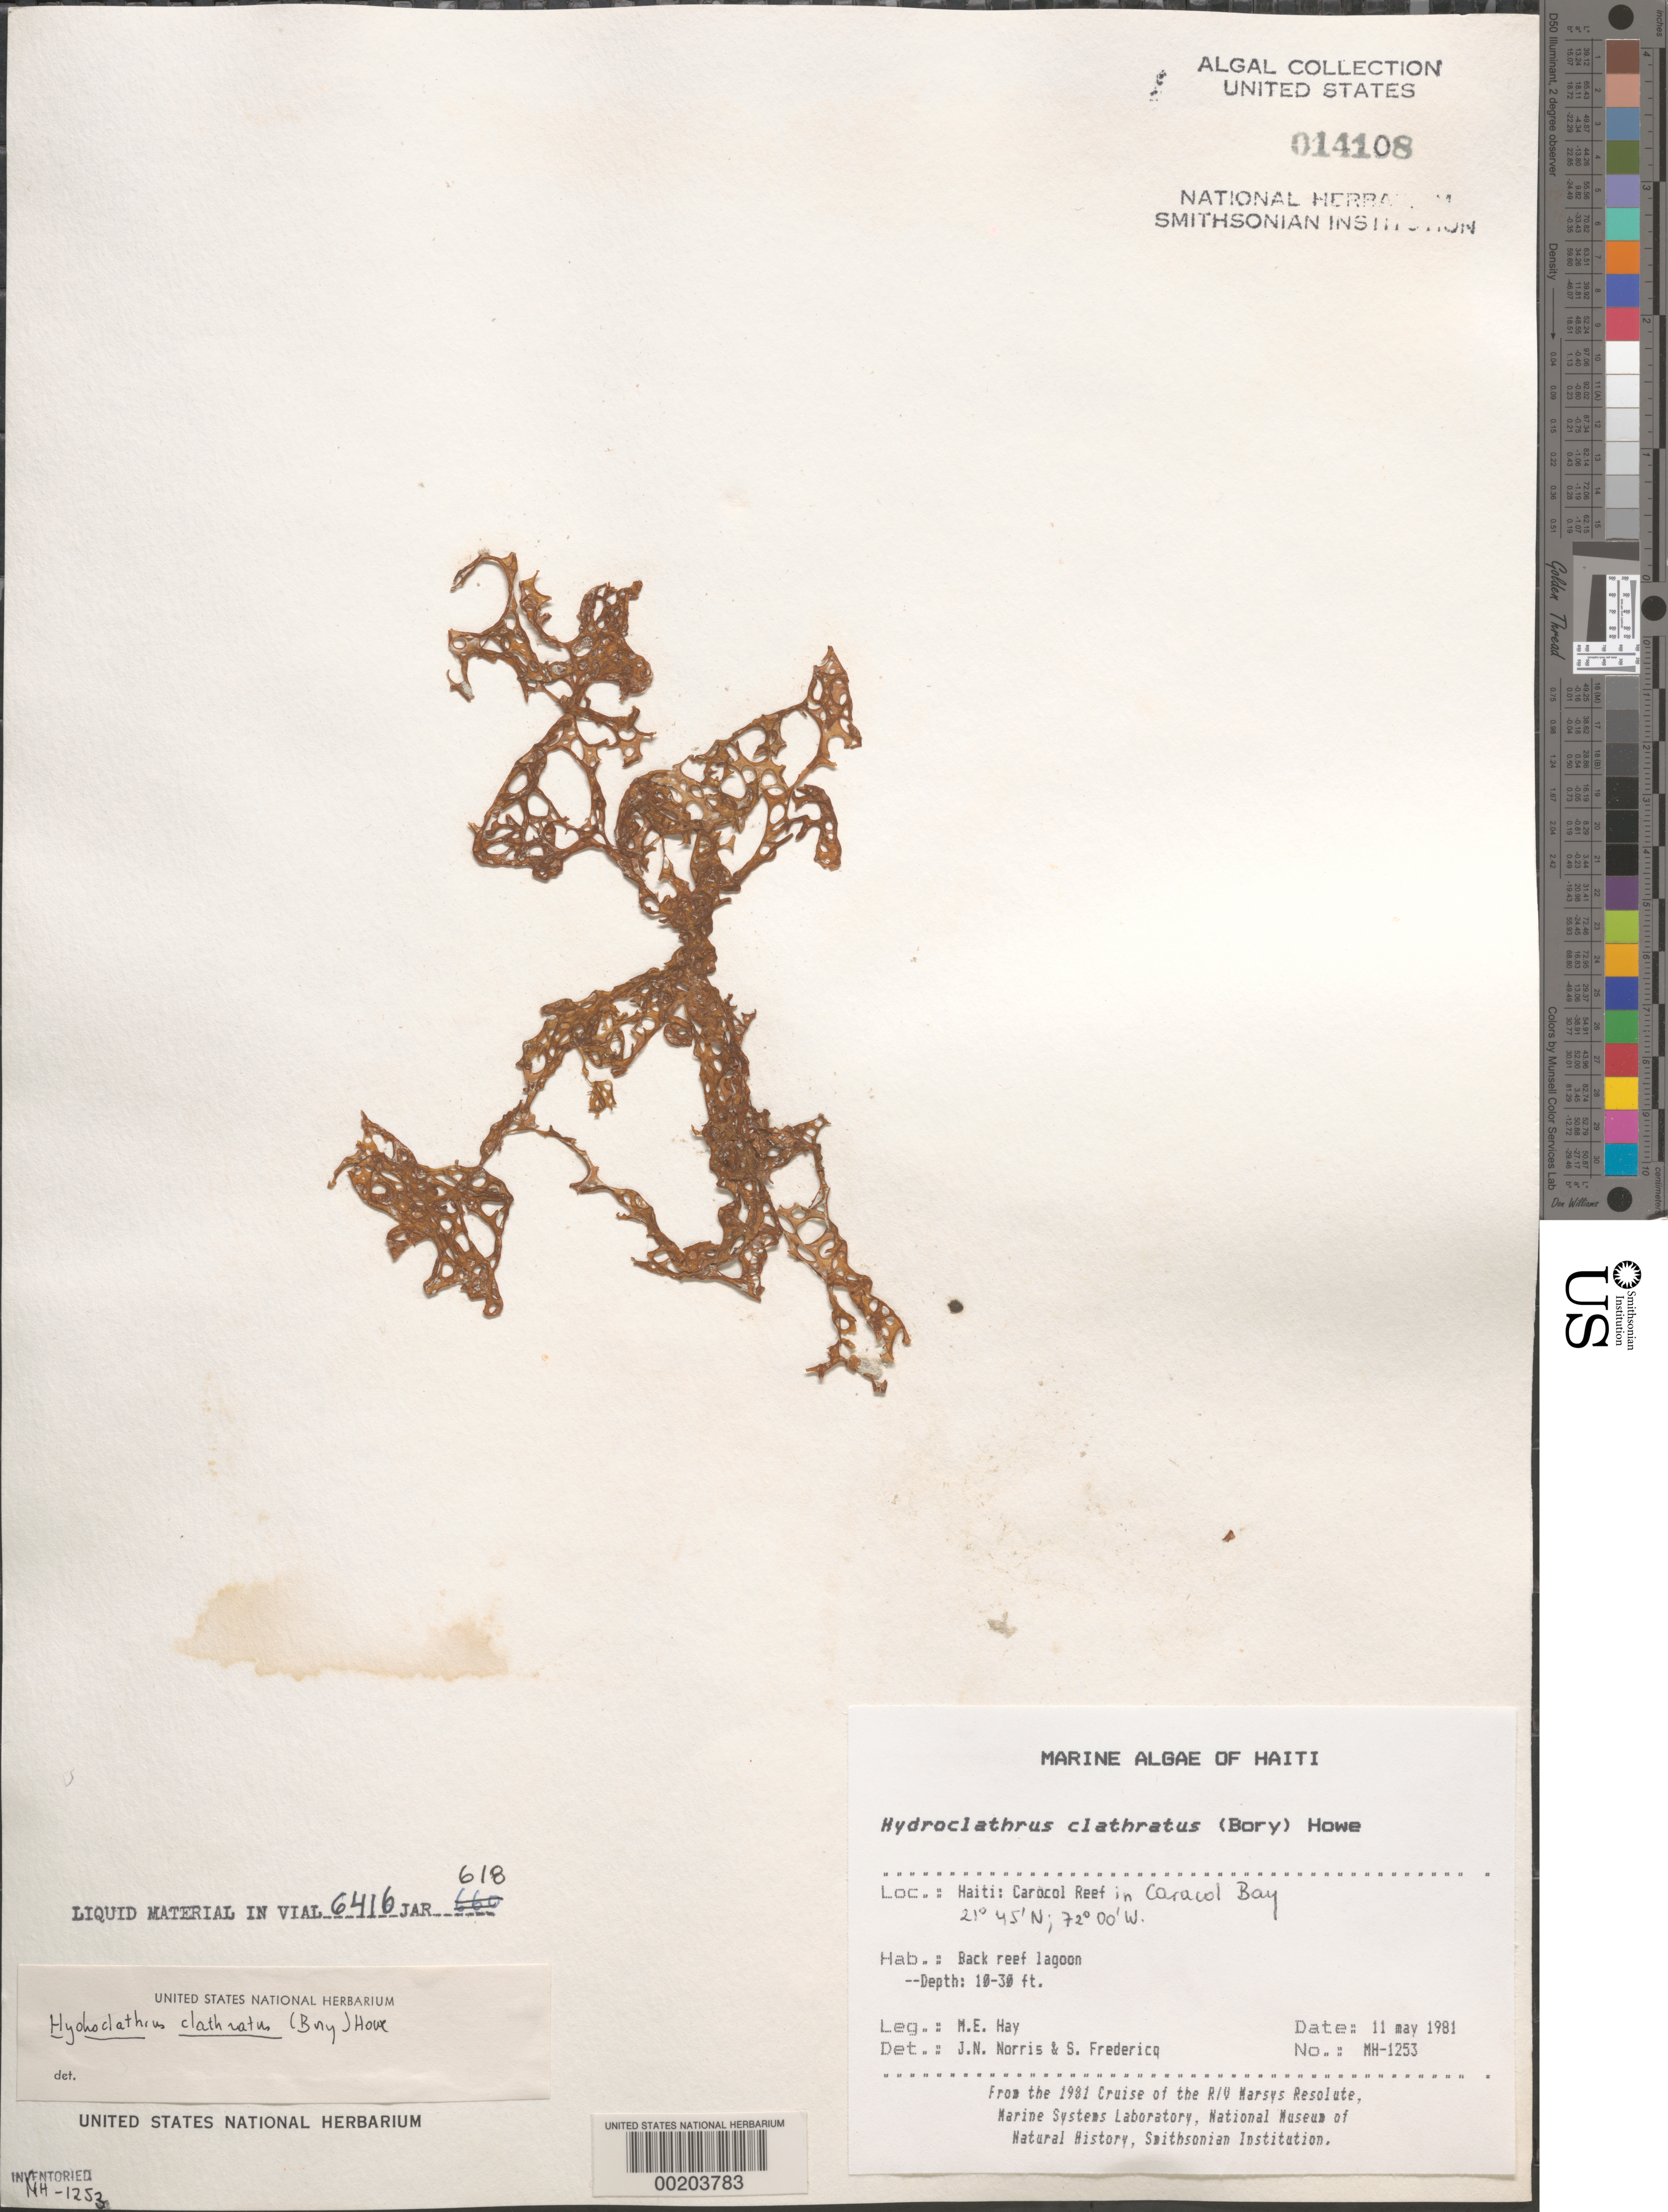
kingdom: Chromista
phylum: Ochrophyta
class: Phaeophyceae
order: Scytosiphonales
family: Scytosiphonaceae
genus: Hydroclathrus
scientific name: Hydroclathrus clathratus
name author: (C. Agardh) M. Howe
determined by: Norris, J. N.; Fredericq, S.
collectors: M. E. Hay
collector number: MEH-1253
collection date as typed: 11 May 1981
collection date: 1981-05-11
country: Haiti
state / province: Nord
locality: Caracol Reef, Caracol Bay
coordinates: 21 45'N, 72 00'W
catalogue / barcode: US 14108